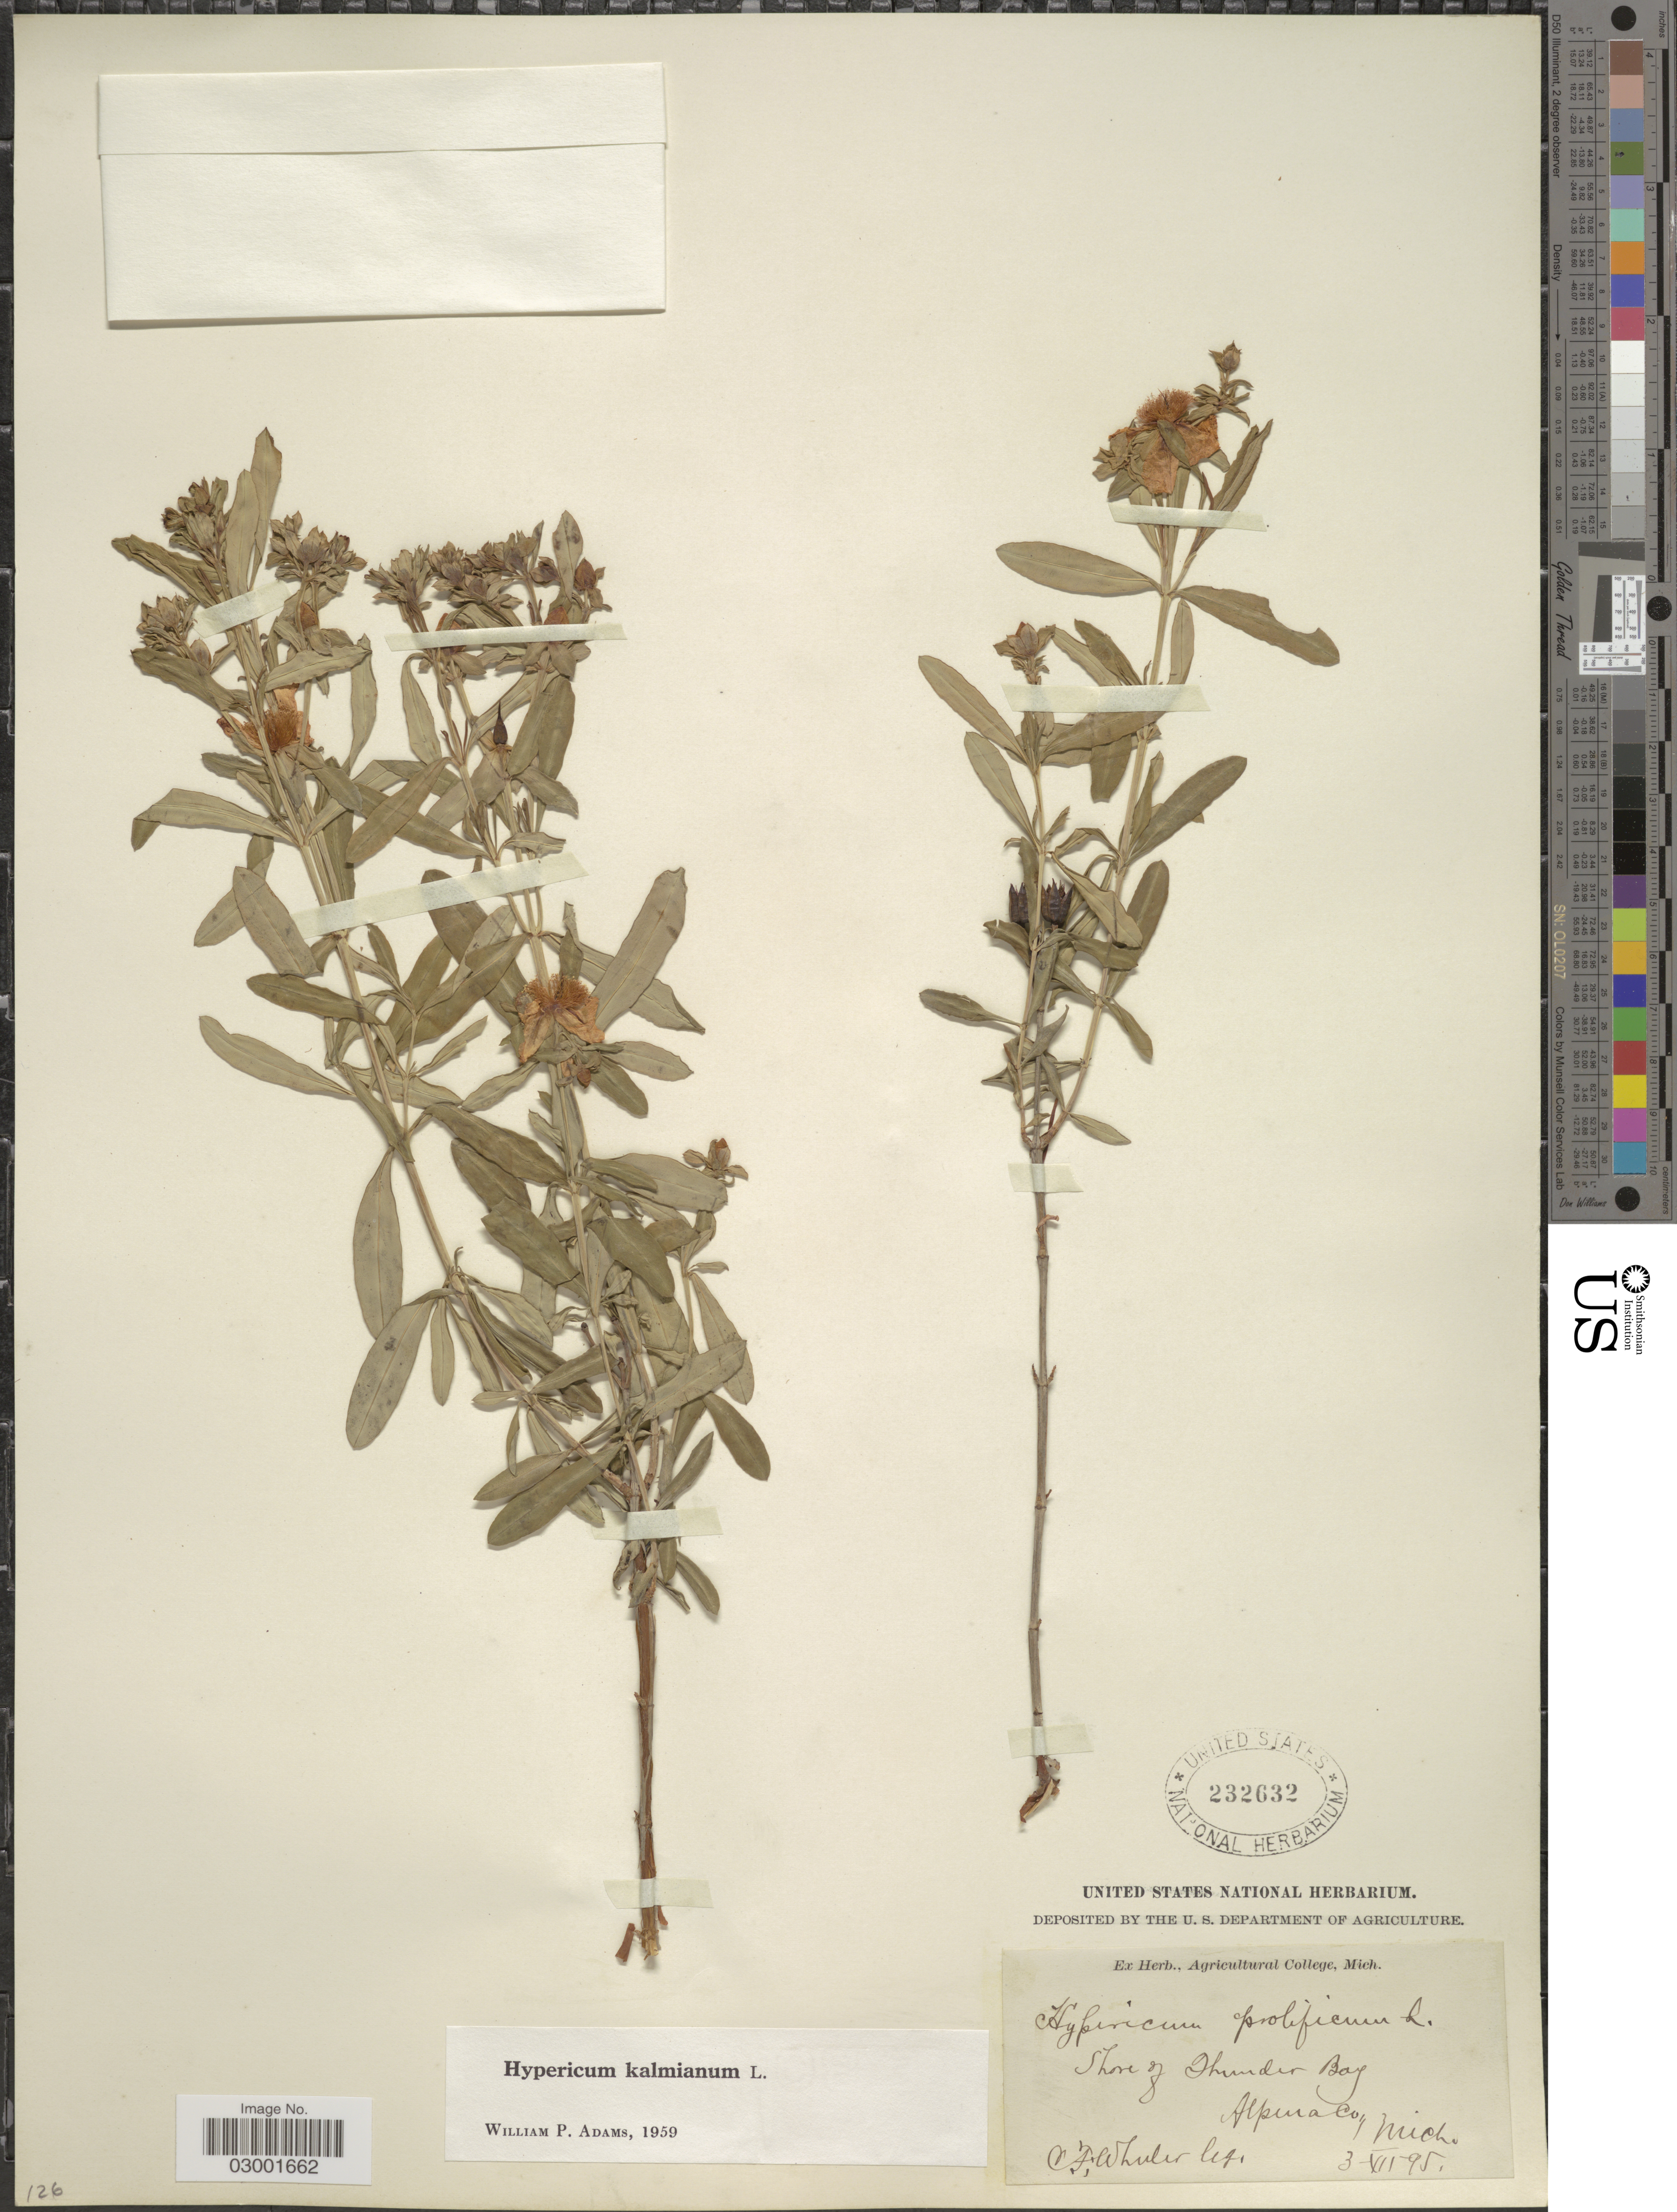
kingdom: Plantae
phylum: Tracheophyta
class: Magnoliopsida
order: Malpighiales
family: Hypericaceae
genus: Hypericum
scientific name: Hypericum kalmianum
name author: L.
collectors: C. Wheeler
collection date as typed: Transcribed d/m/y: 3/12/95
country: United States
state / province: Michigan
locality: Shore of Thunder Bay. Alpina Co., Mich.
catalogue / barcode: US 232632